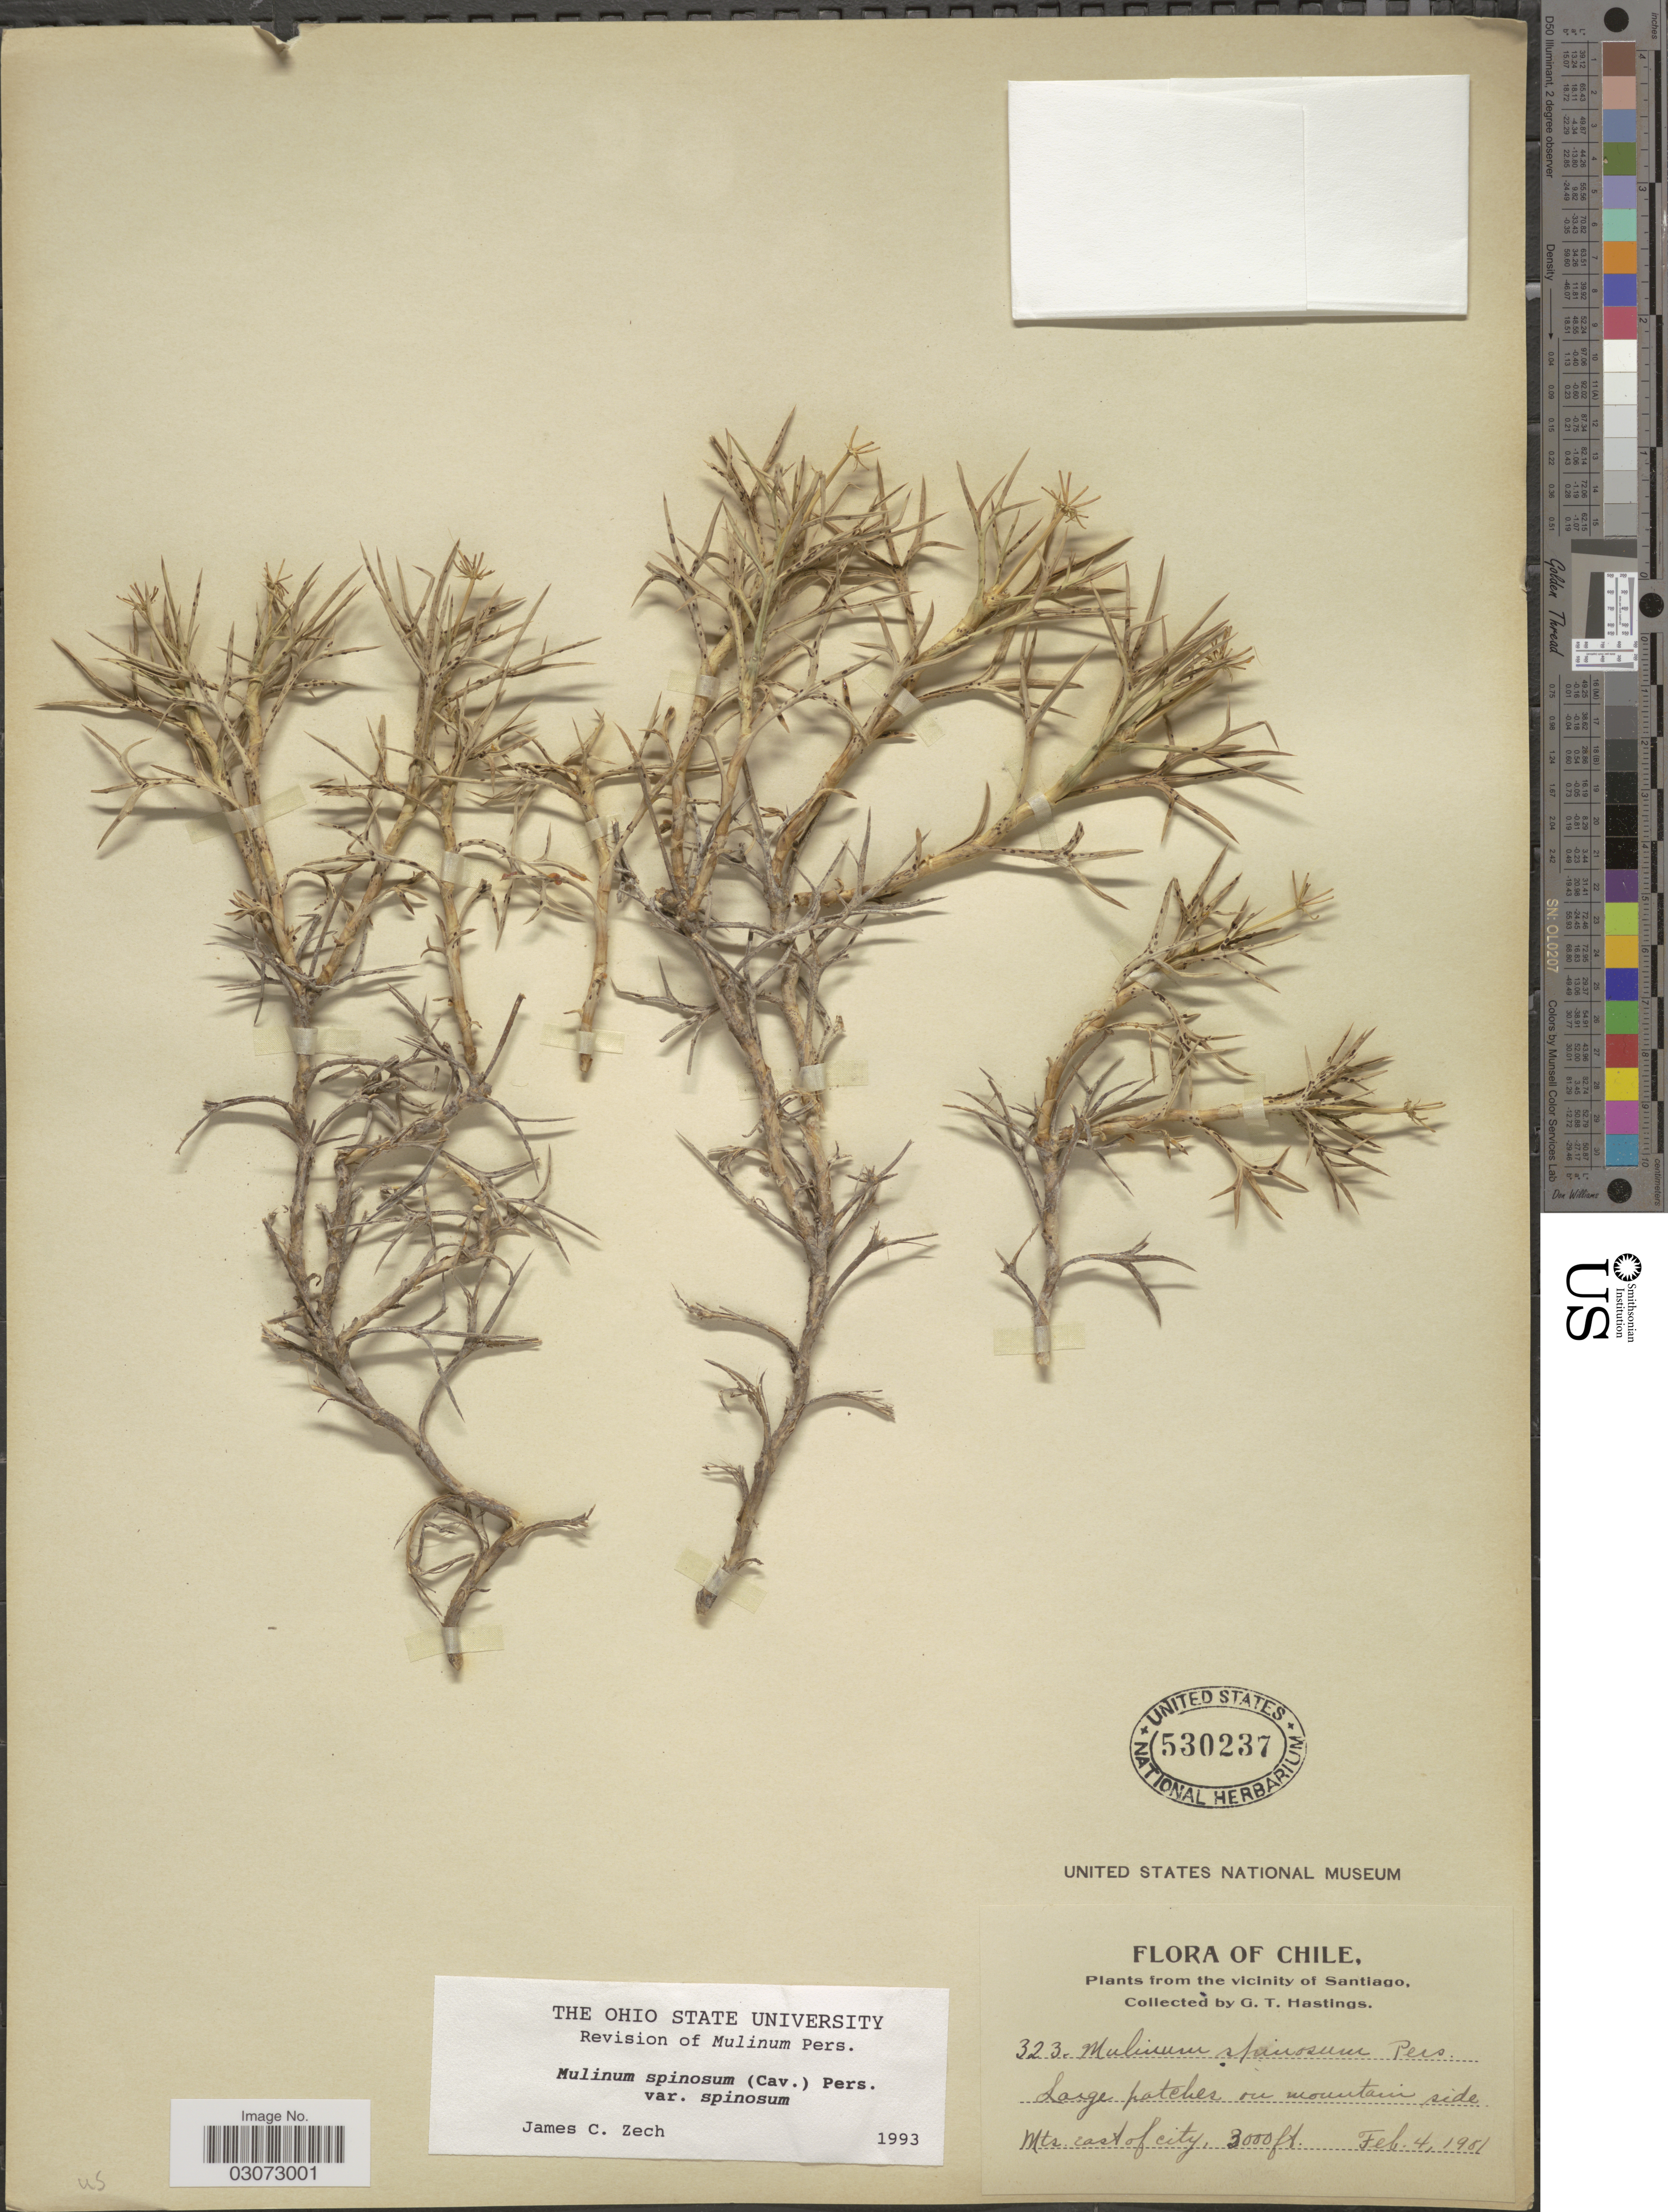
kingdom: Plantae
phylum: Tracheophyta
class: Magnoliopsida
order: Apiales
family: Apiaceae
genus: Mulinum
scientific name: Mulinum spinosum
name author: Pers.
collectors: G. Hastings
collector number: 323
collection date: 1901-02-04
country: Chile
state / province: Región Metropolitana (RM)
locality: The vicinity of Santiago. Large patches on mountain side Mts. East of city.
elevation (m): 914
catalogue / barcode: US 530237